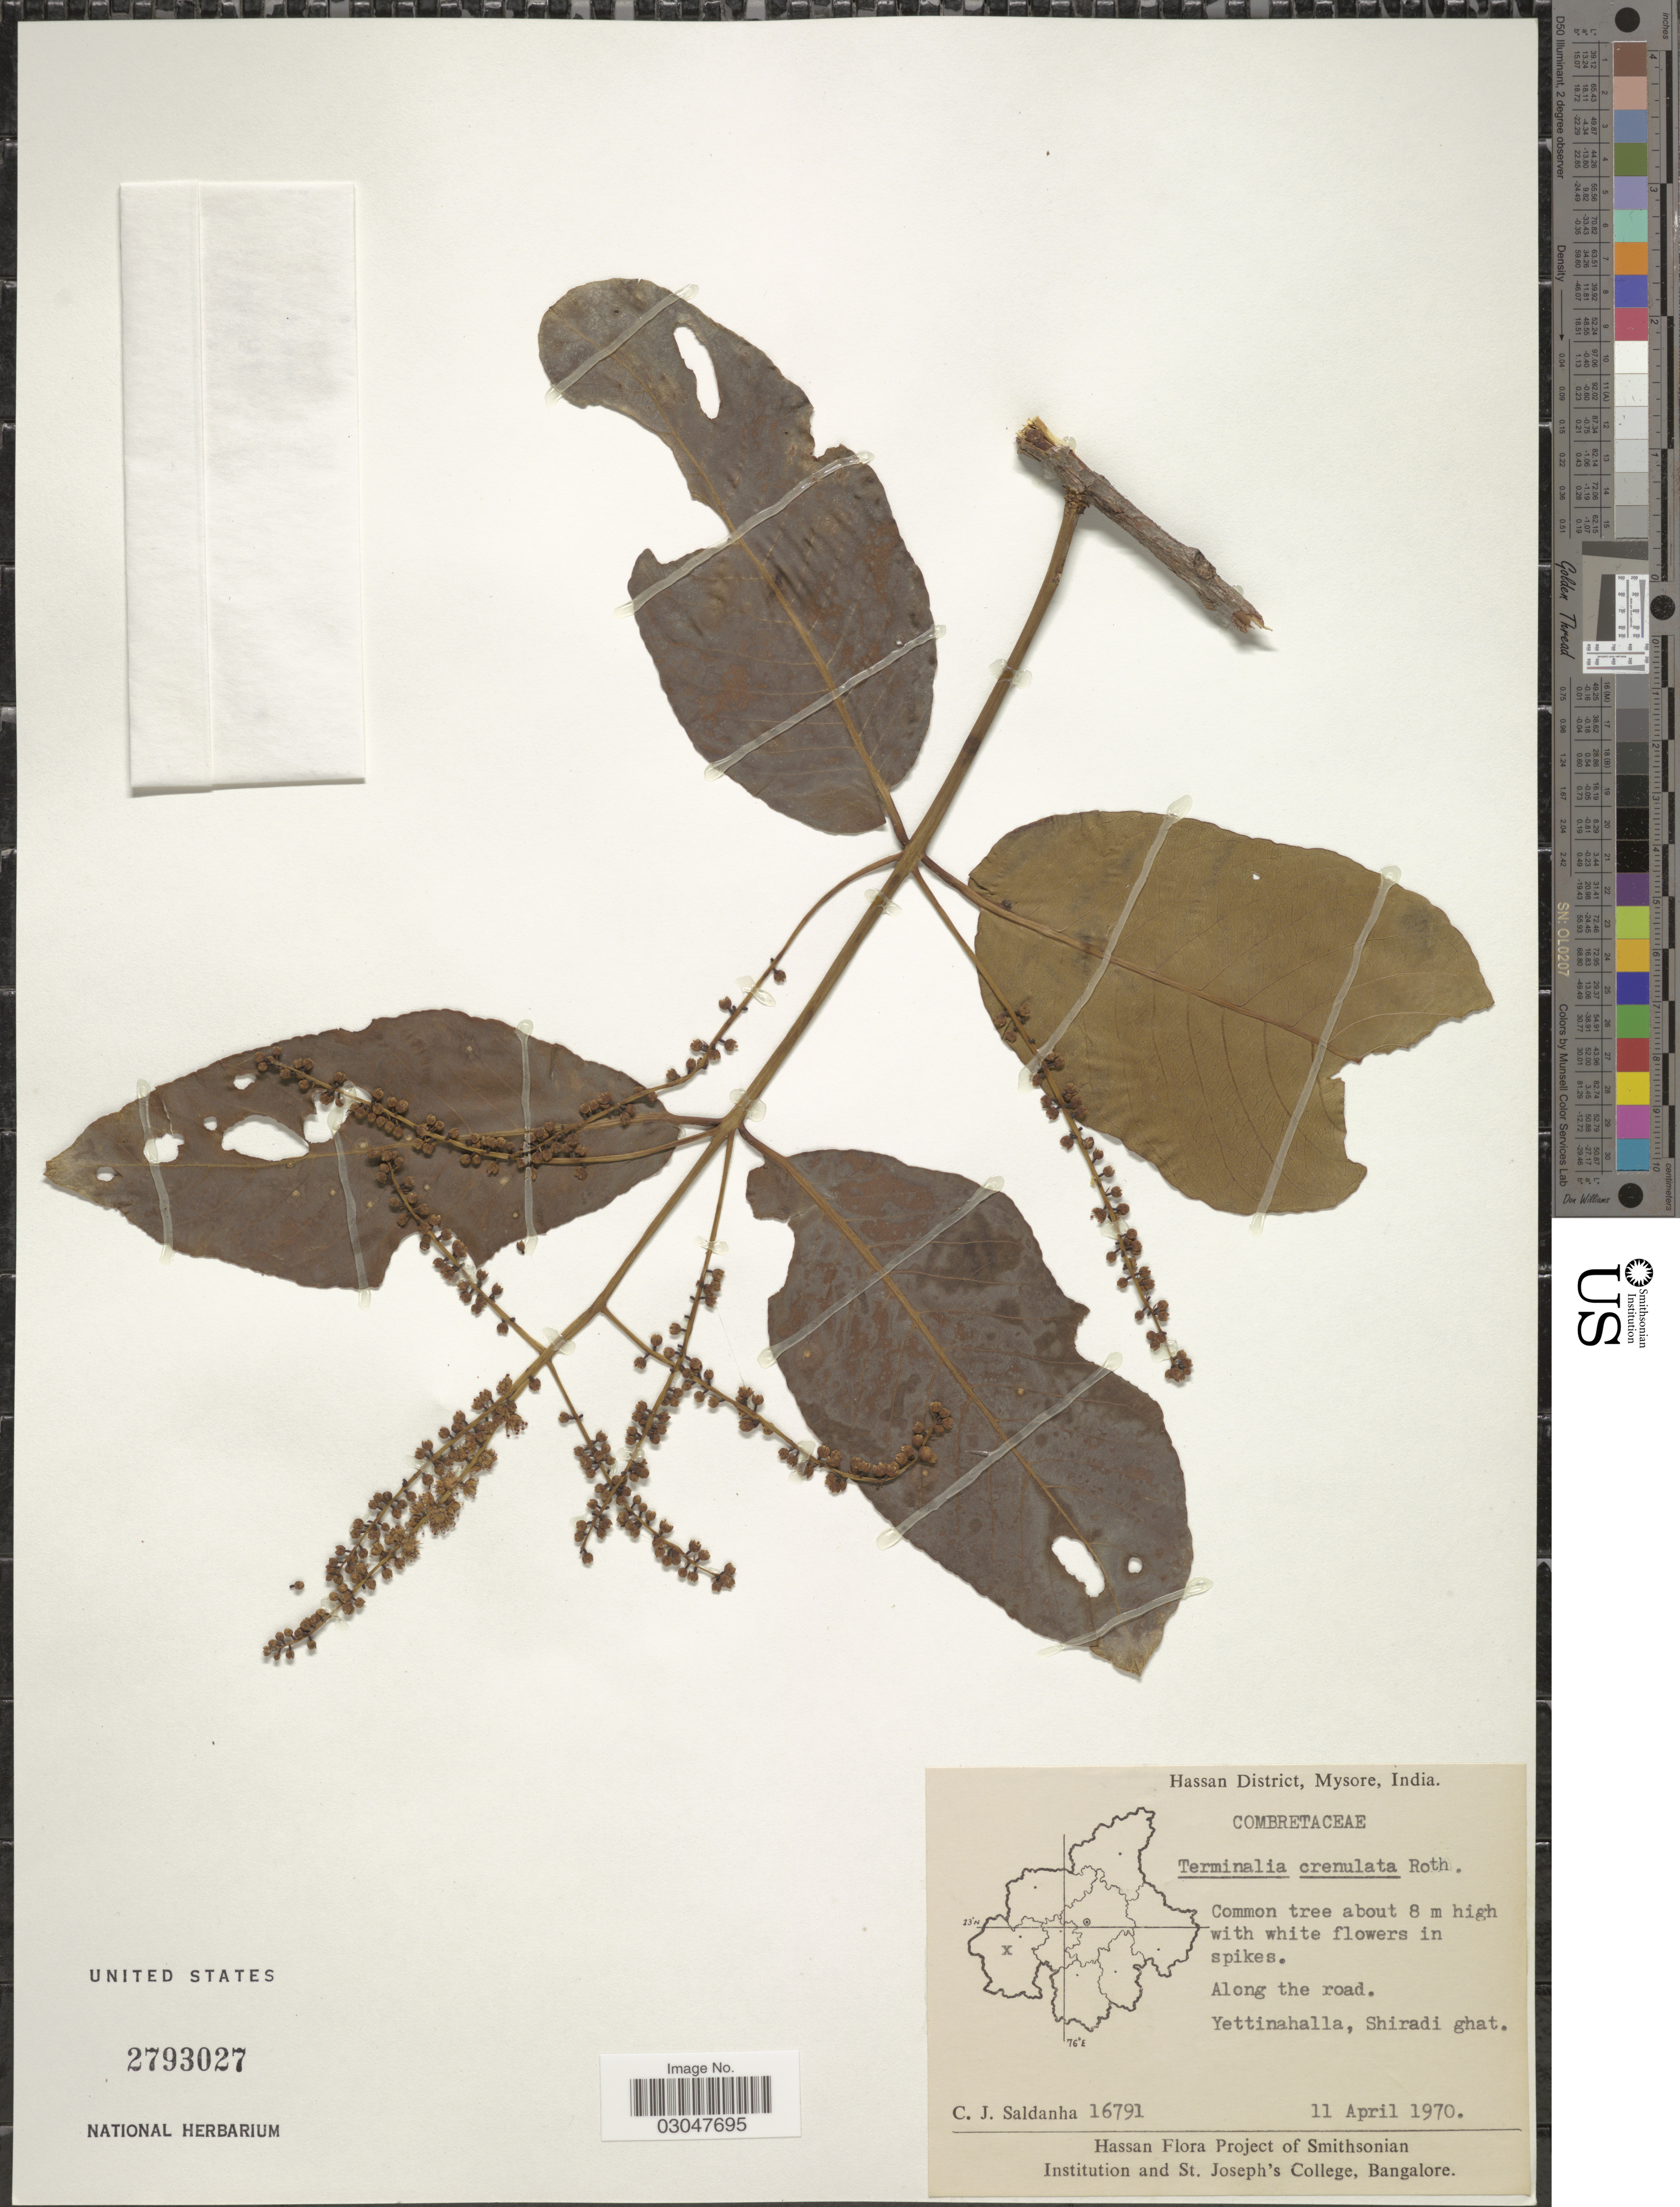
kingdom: Plantae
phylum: Tracheophyta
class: Magnoliopsida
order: Myrtales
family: Combretaceae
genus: Terminalia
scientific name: Terminalia crenulata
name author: A. Roth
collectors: C. J. Saldanha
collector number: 16791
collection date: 1970-04-11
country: India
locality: Hassan District, Mysore. Along the road. Yettinahalla, Shiradi ghat.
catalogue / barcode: US 2793027